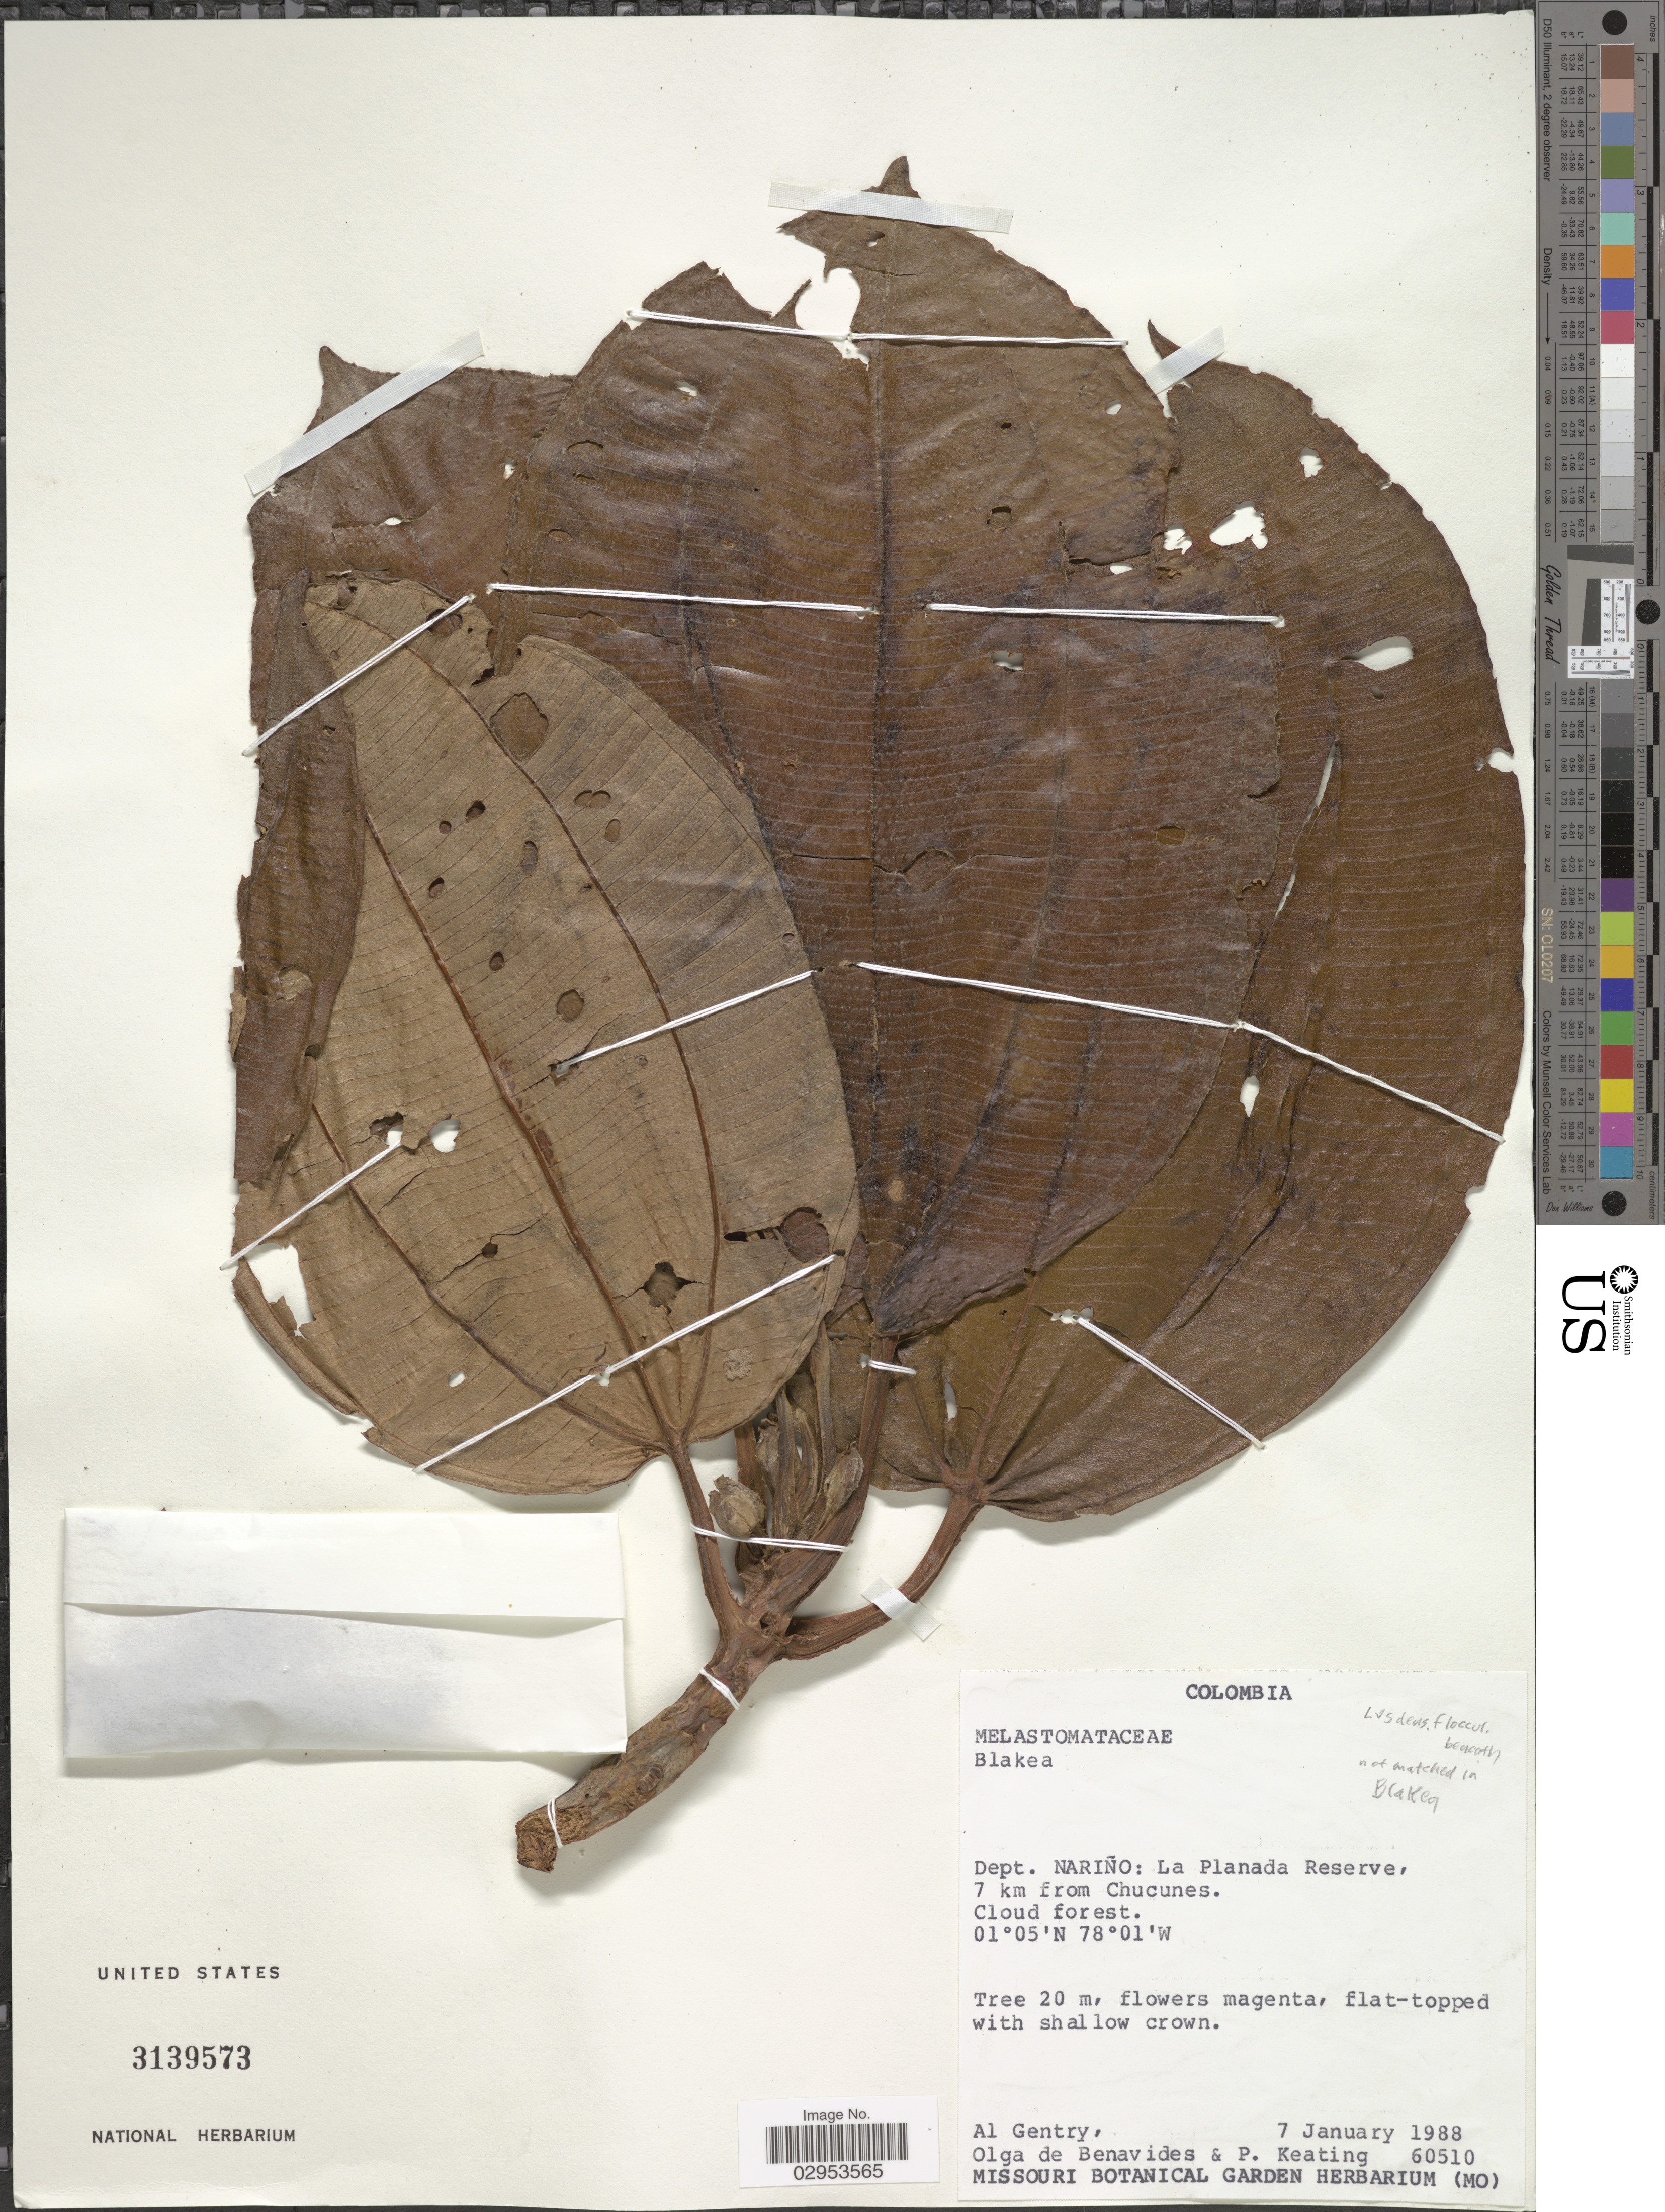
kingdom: Plantae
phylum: Tracheophyta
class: Magnoliopsida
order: Myrtales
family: Melastomataceae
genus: Blakea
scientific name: Blakea sp.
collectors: A. H. Gentry, Olga S. de Benavides & P. Keating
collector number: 60510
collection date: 1988-01-07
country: Colombia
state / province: Nariño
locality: Dept. Nariño: La Planada Reserve, 7 km from Chucunes.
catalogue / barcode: US 3139573